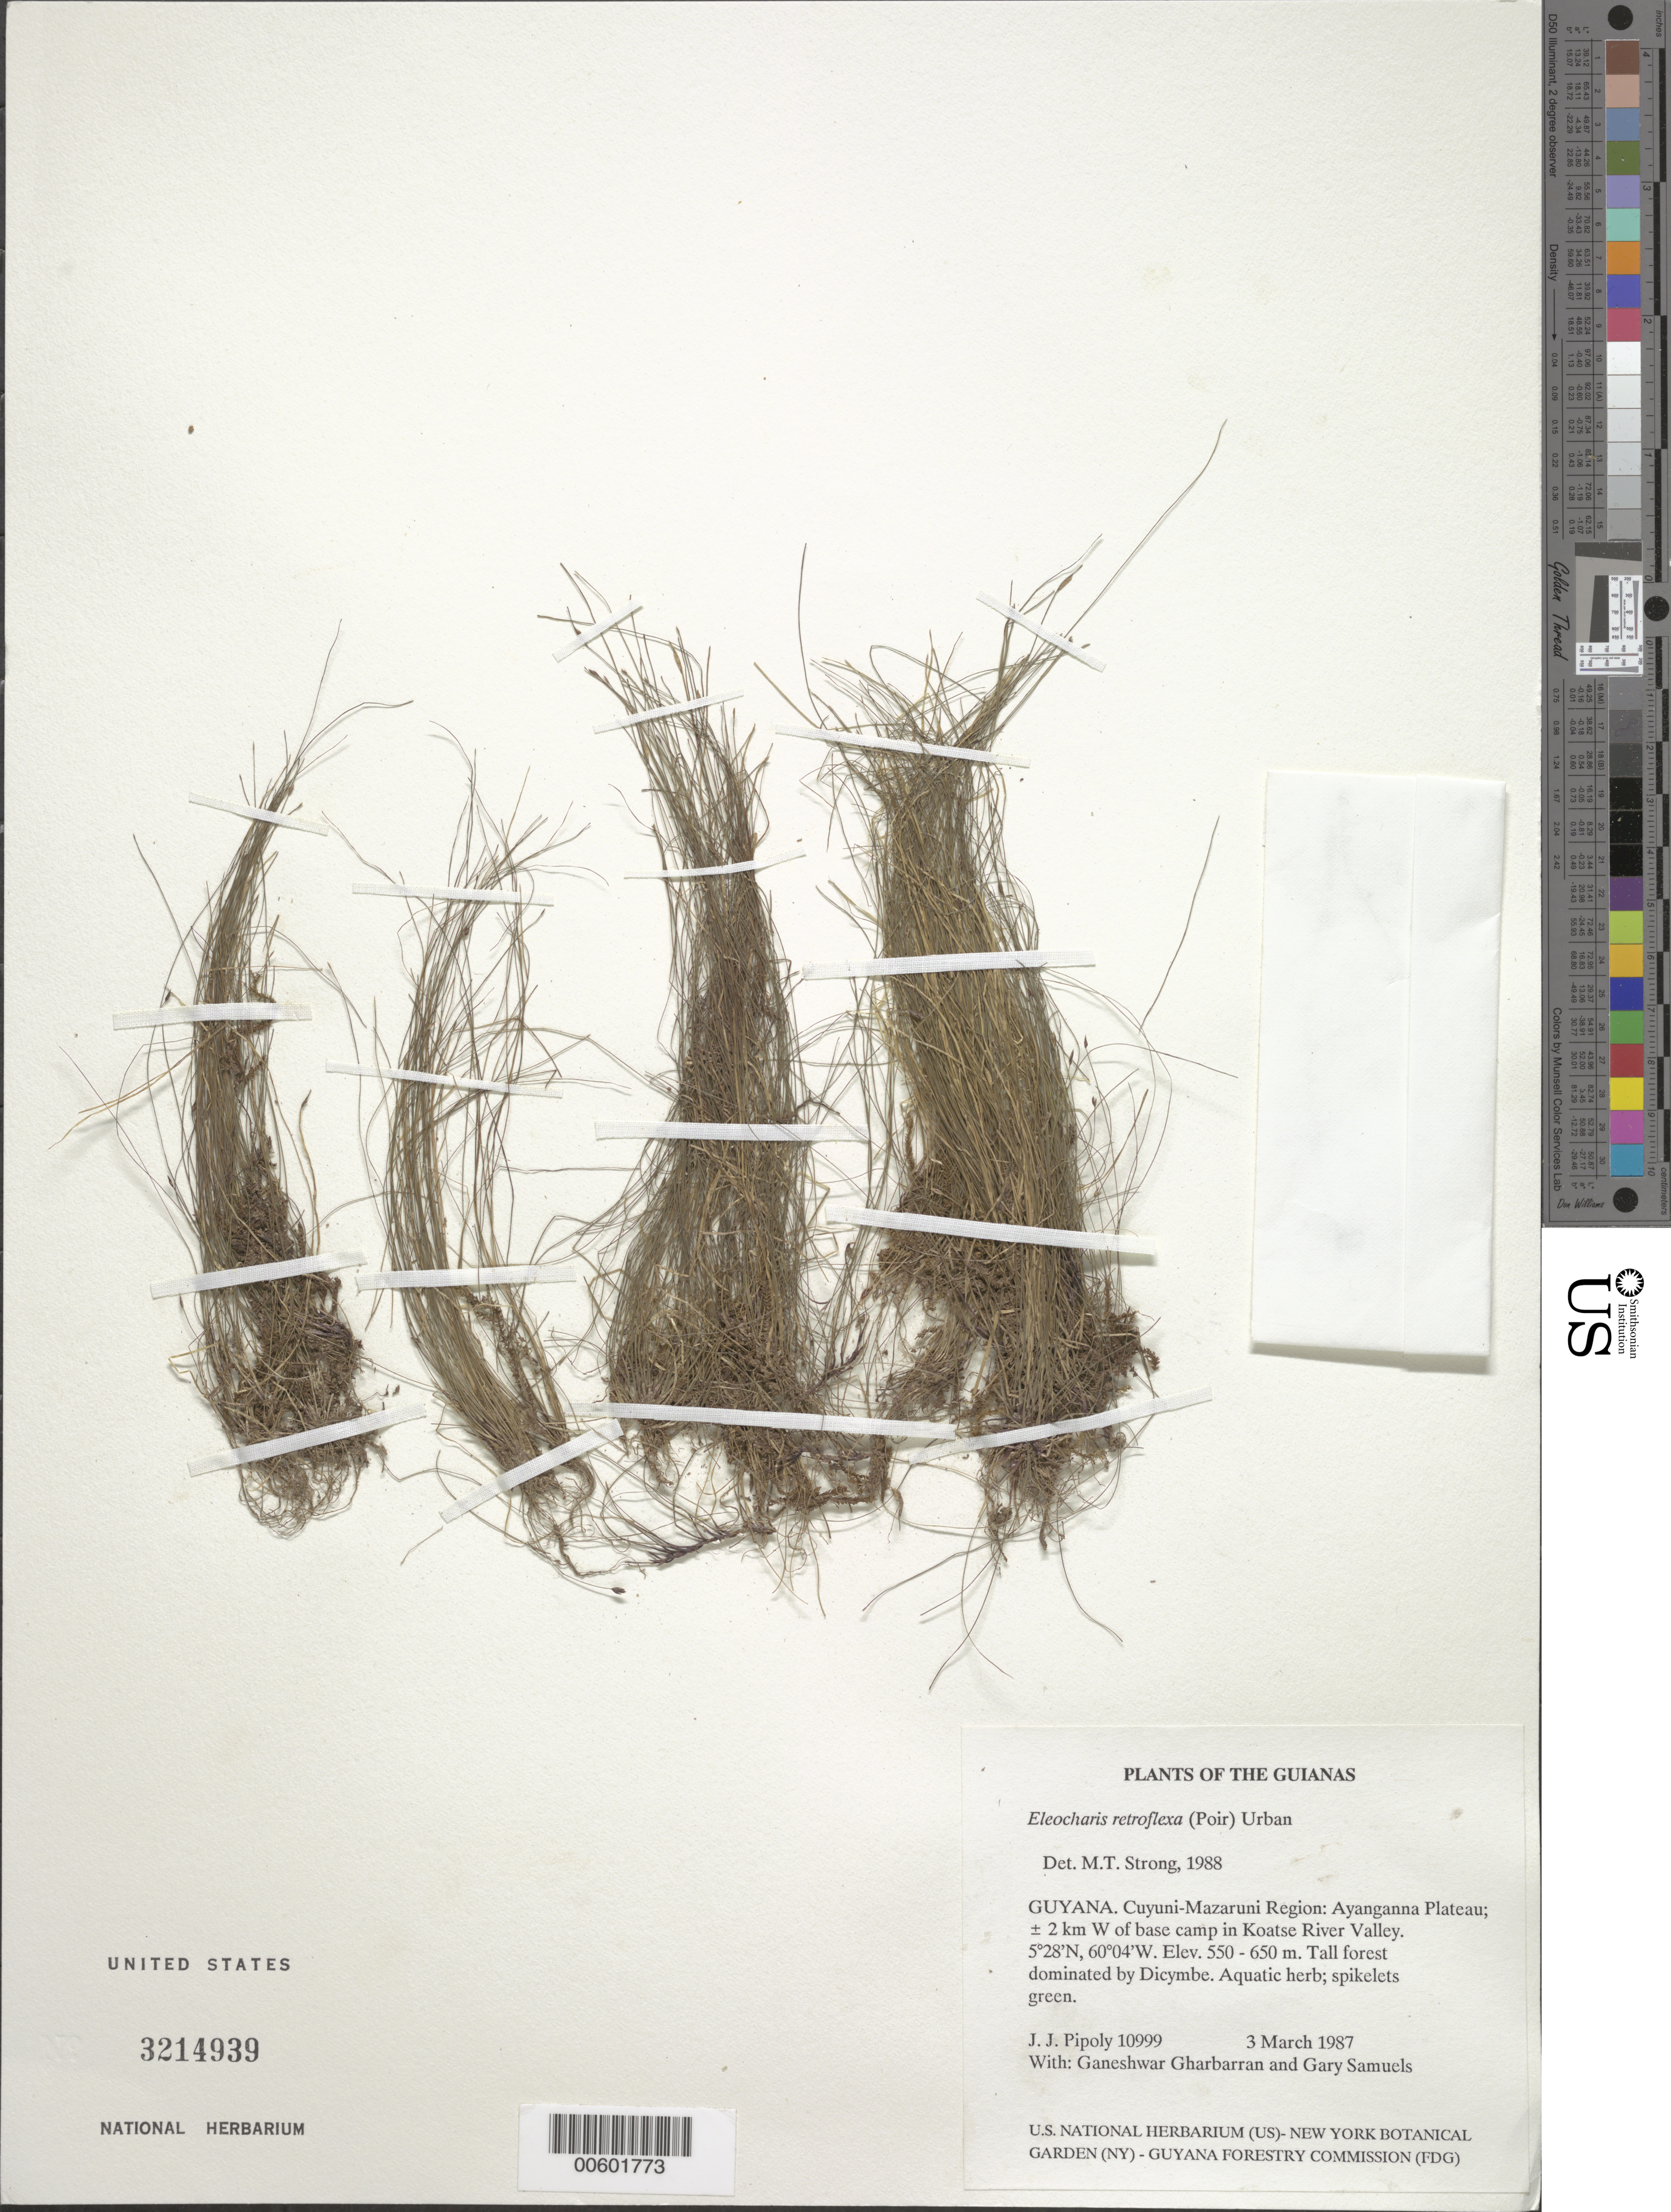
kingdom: Plantae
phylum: Tracheophyta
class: Liliopsida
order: Poales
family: Cyperaceae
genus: Eleocharis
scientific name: Eleocharis retroflexa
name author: (Poir.) Urb.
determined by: Strong, M. T., (US), Smithsonian Institution - National Museum of Natural History (UNITED STATES)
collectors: J. J. Pipoly, G. Gharbarran & G. Samuels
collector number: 10999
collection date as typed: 3 March 1987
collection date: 1987-03-03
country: Guyana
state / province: Cuyuni-Mazaruni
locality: Ayanganna Plateau; ± 2 km W of base camp in Koatse River Valley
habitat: Tall forest dominated by Dicymbe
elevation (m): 550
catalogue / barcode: US 3214939